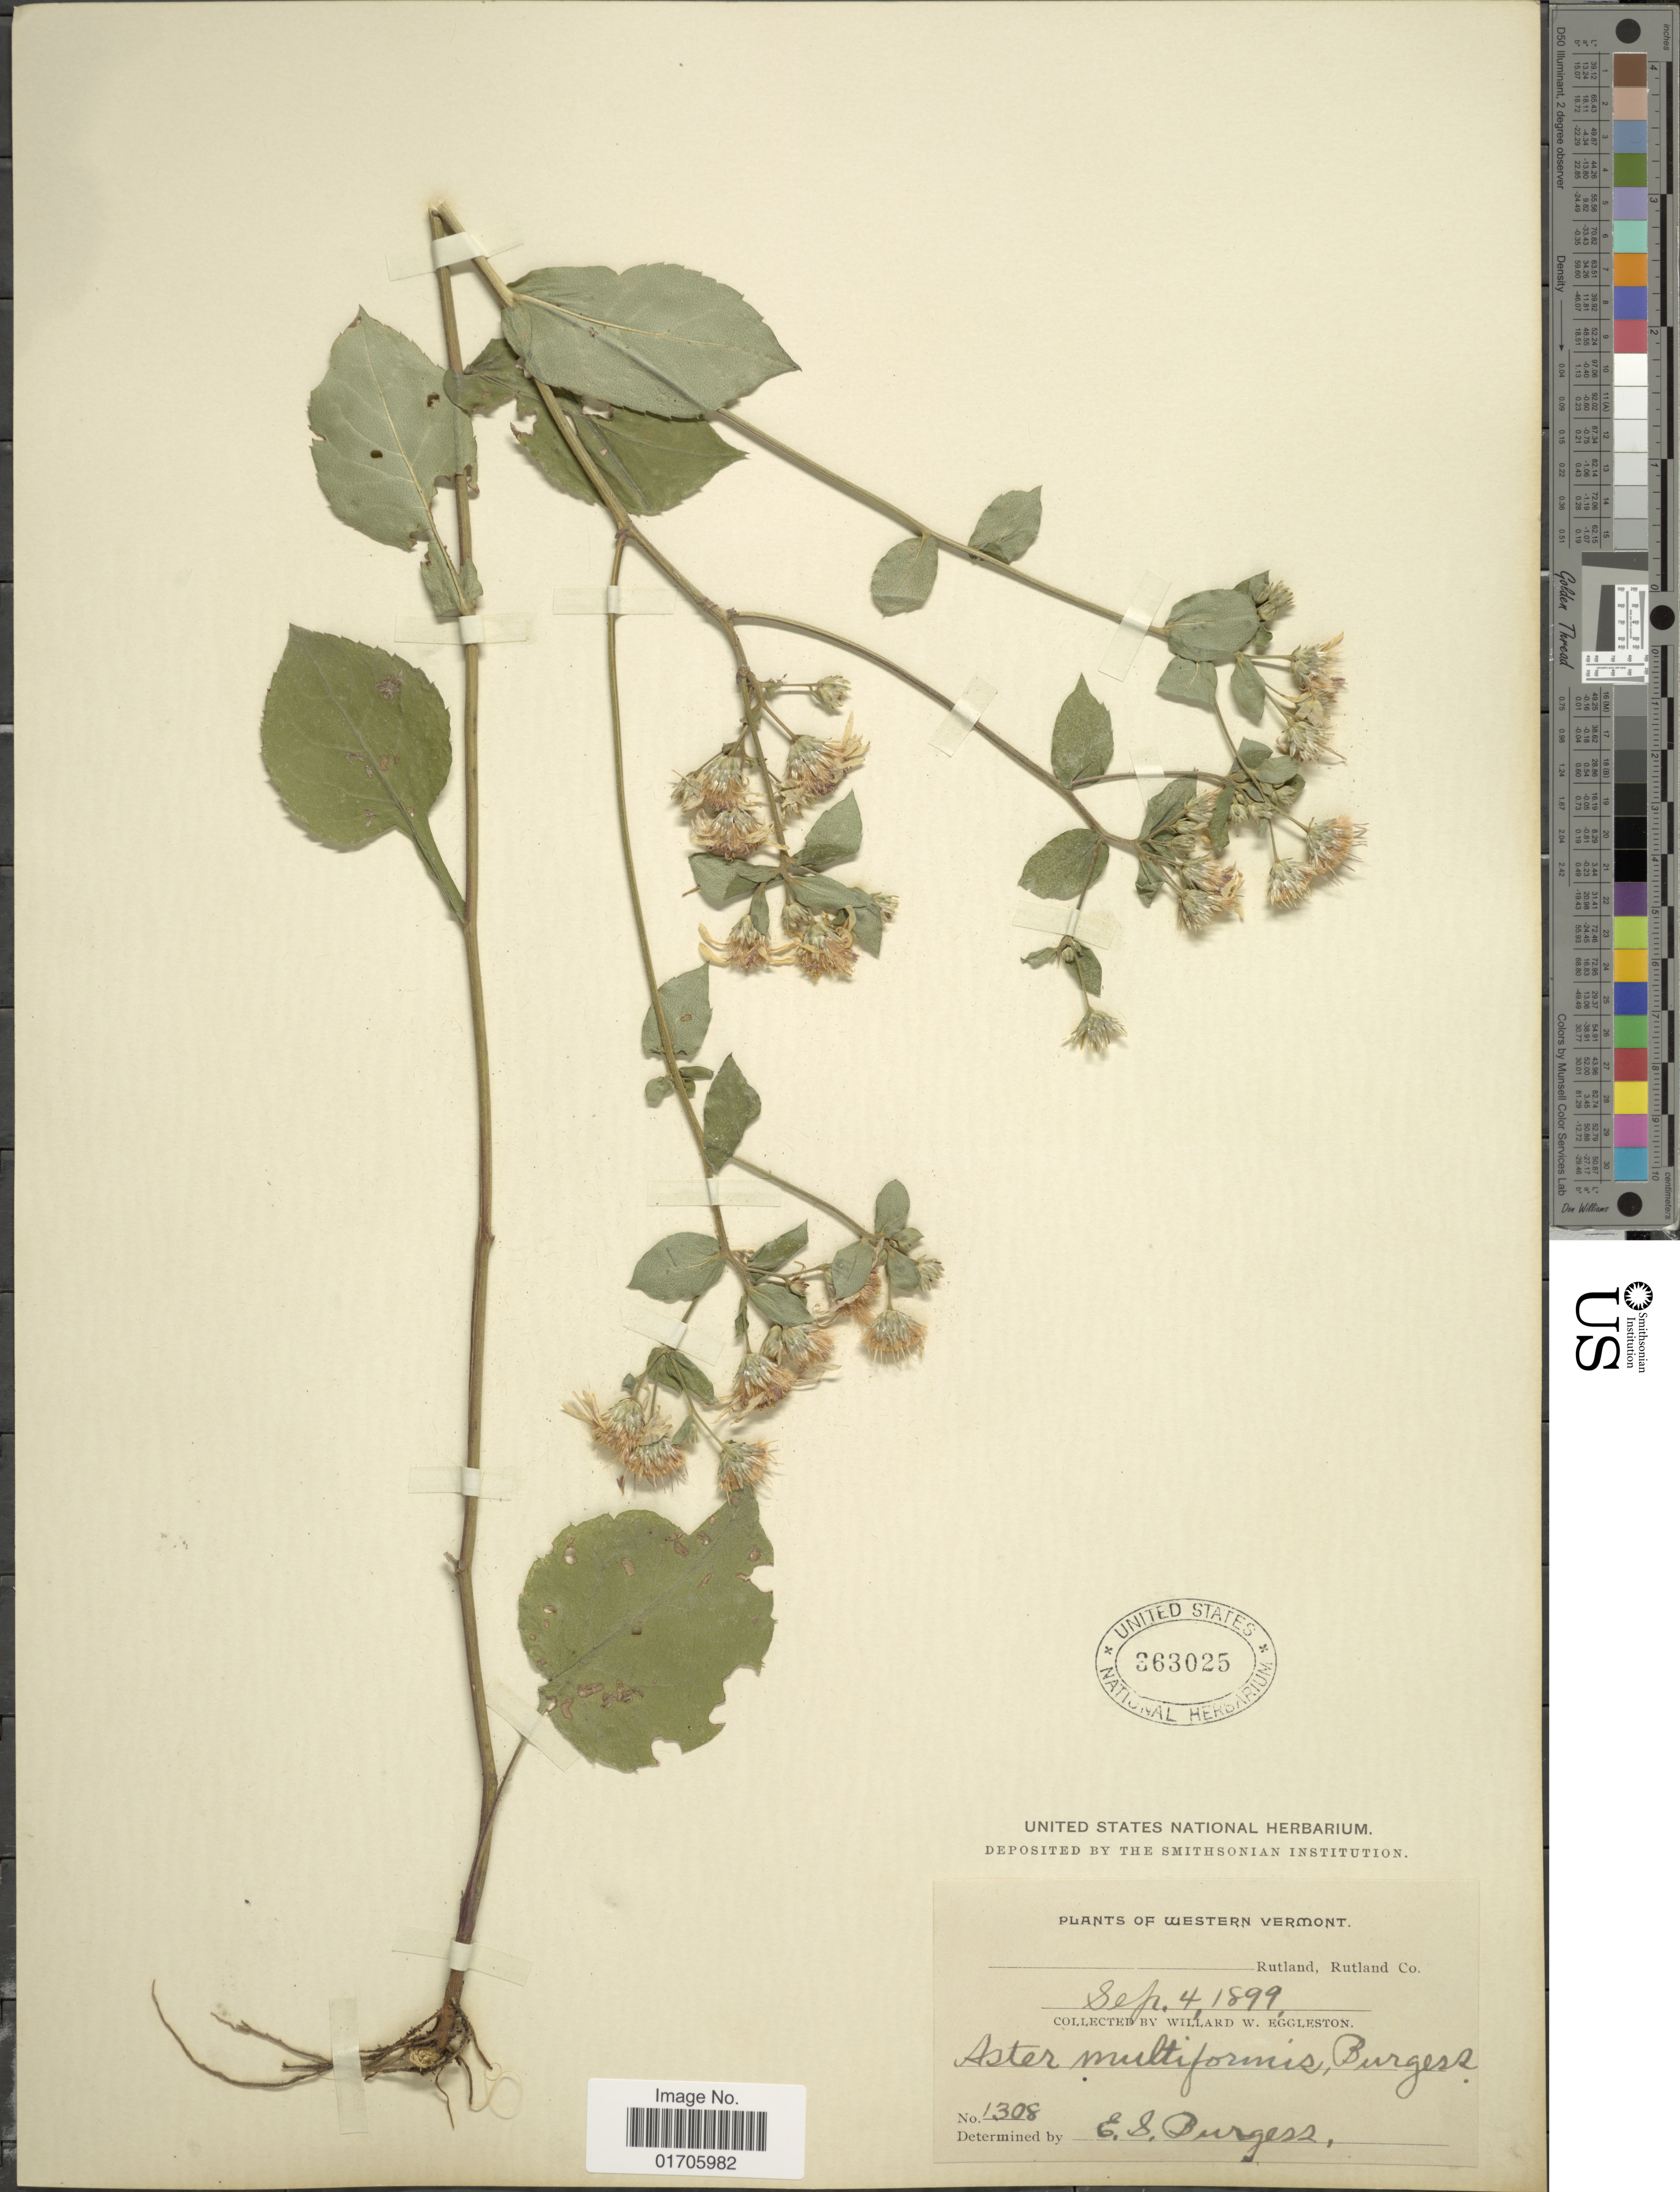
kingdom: Plantae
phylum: Tracheophyta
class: Magnoliopsida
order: Asterales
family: Asteraceae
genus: Eurybia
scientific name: Eurybia sp.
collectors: W. W. Eggleston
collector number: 1308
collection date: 1899-09-04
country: United States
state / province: Vermont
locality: Western Vermont. Rutland, Rutland Co.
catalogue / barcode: US 363025